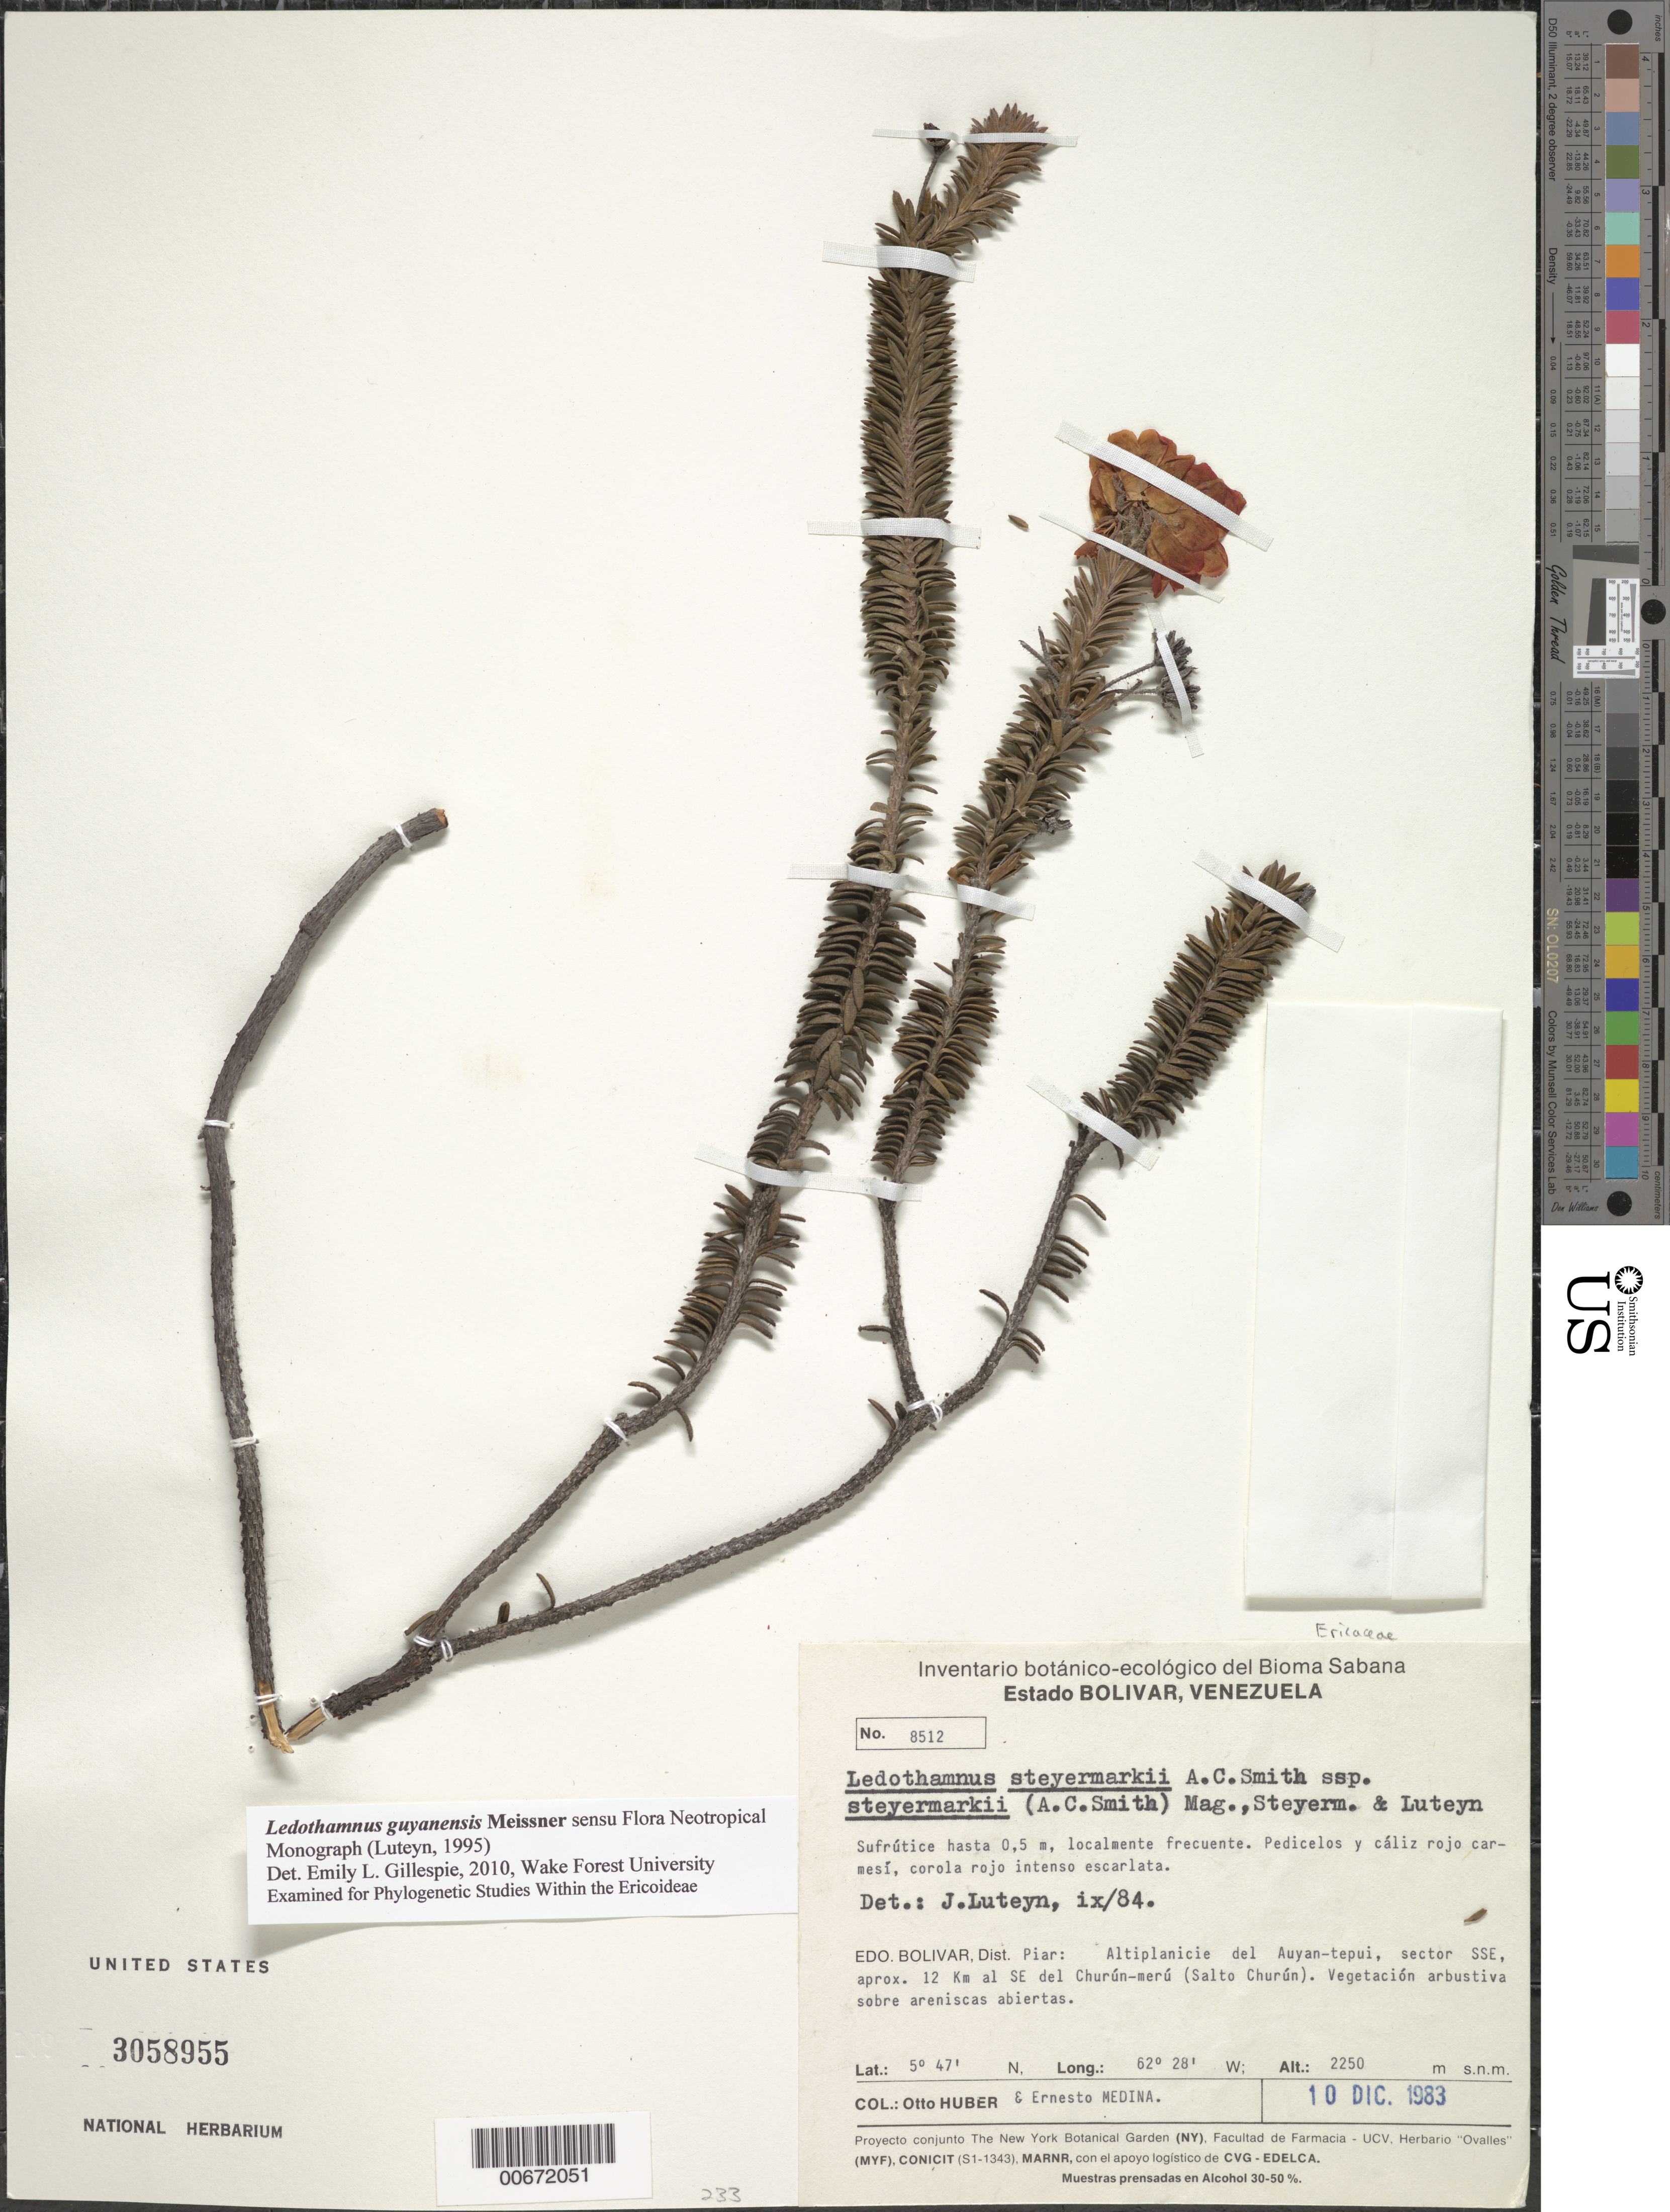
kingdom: Plantae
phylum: Tracheophyta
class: Magnoliopsida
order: Ericales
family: Ericaceae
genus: Ledothamnus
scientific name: Ledothamnus guyanensis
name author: Meisn.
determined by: Gillespie, E. L.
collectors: O. Huber & E. Medina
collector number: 8512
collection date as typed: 10-Dec-83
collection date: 1983-12-10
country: Venezuela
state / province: Bolívar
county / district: Piar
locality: Auyan-tepuí, sect. SSE, 12 km SE del Churún-merú (Salto Churún)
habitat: Vegetación arbustiva sobre areniscas abiertas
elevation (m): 2250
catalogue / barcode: US 3058955